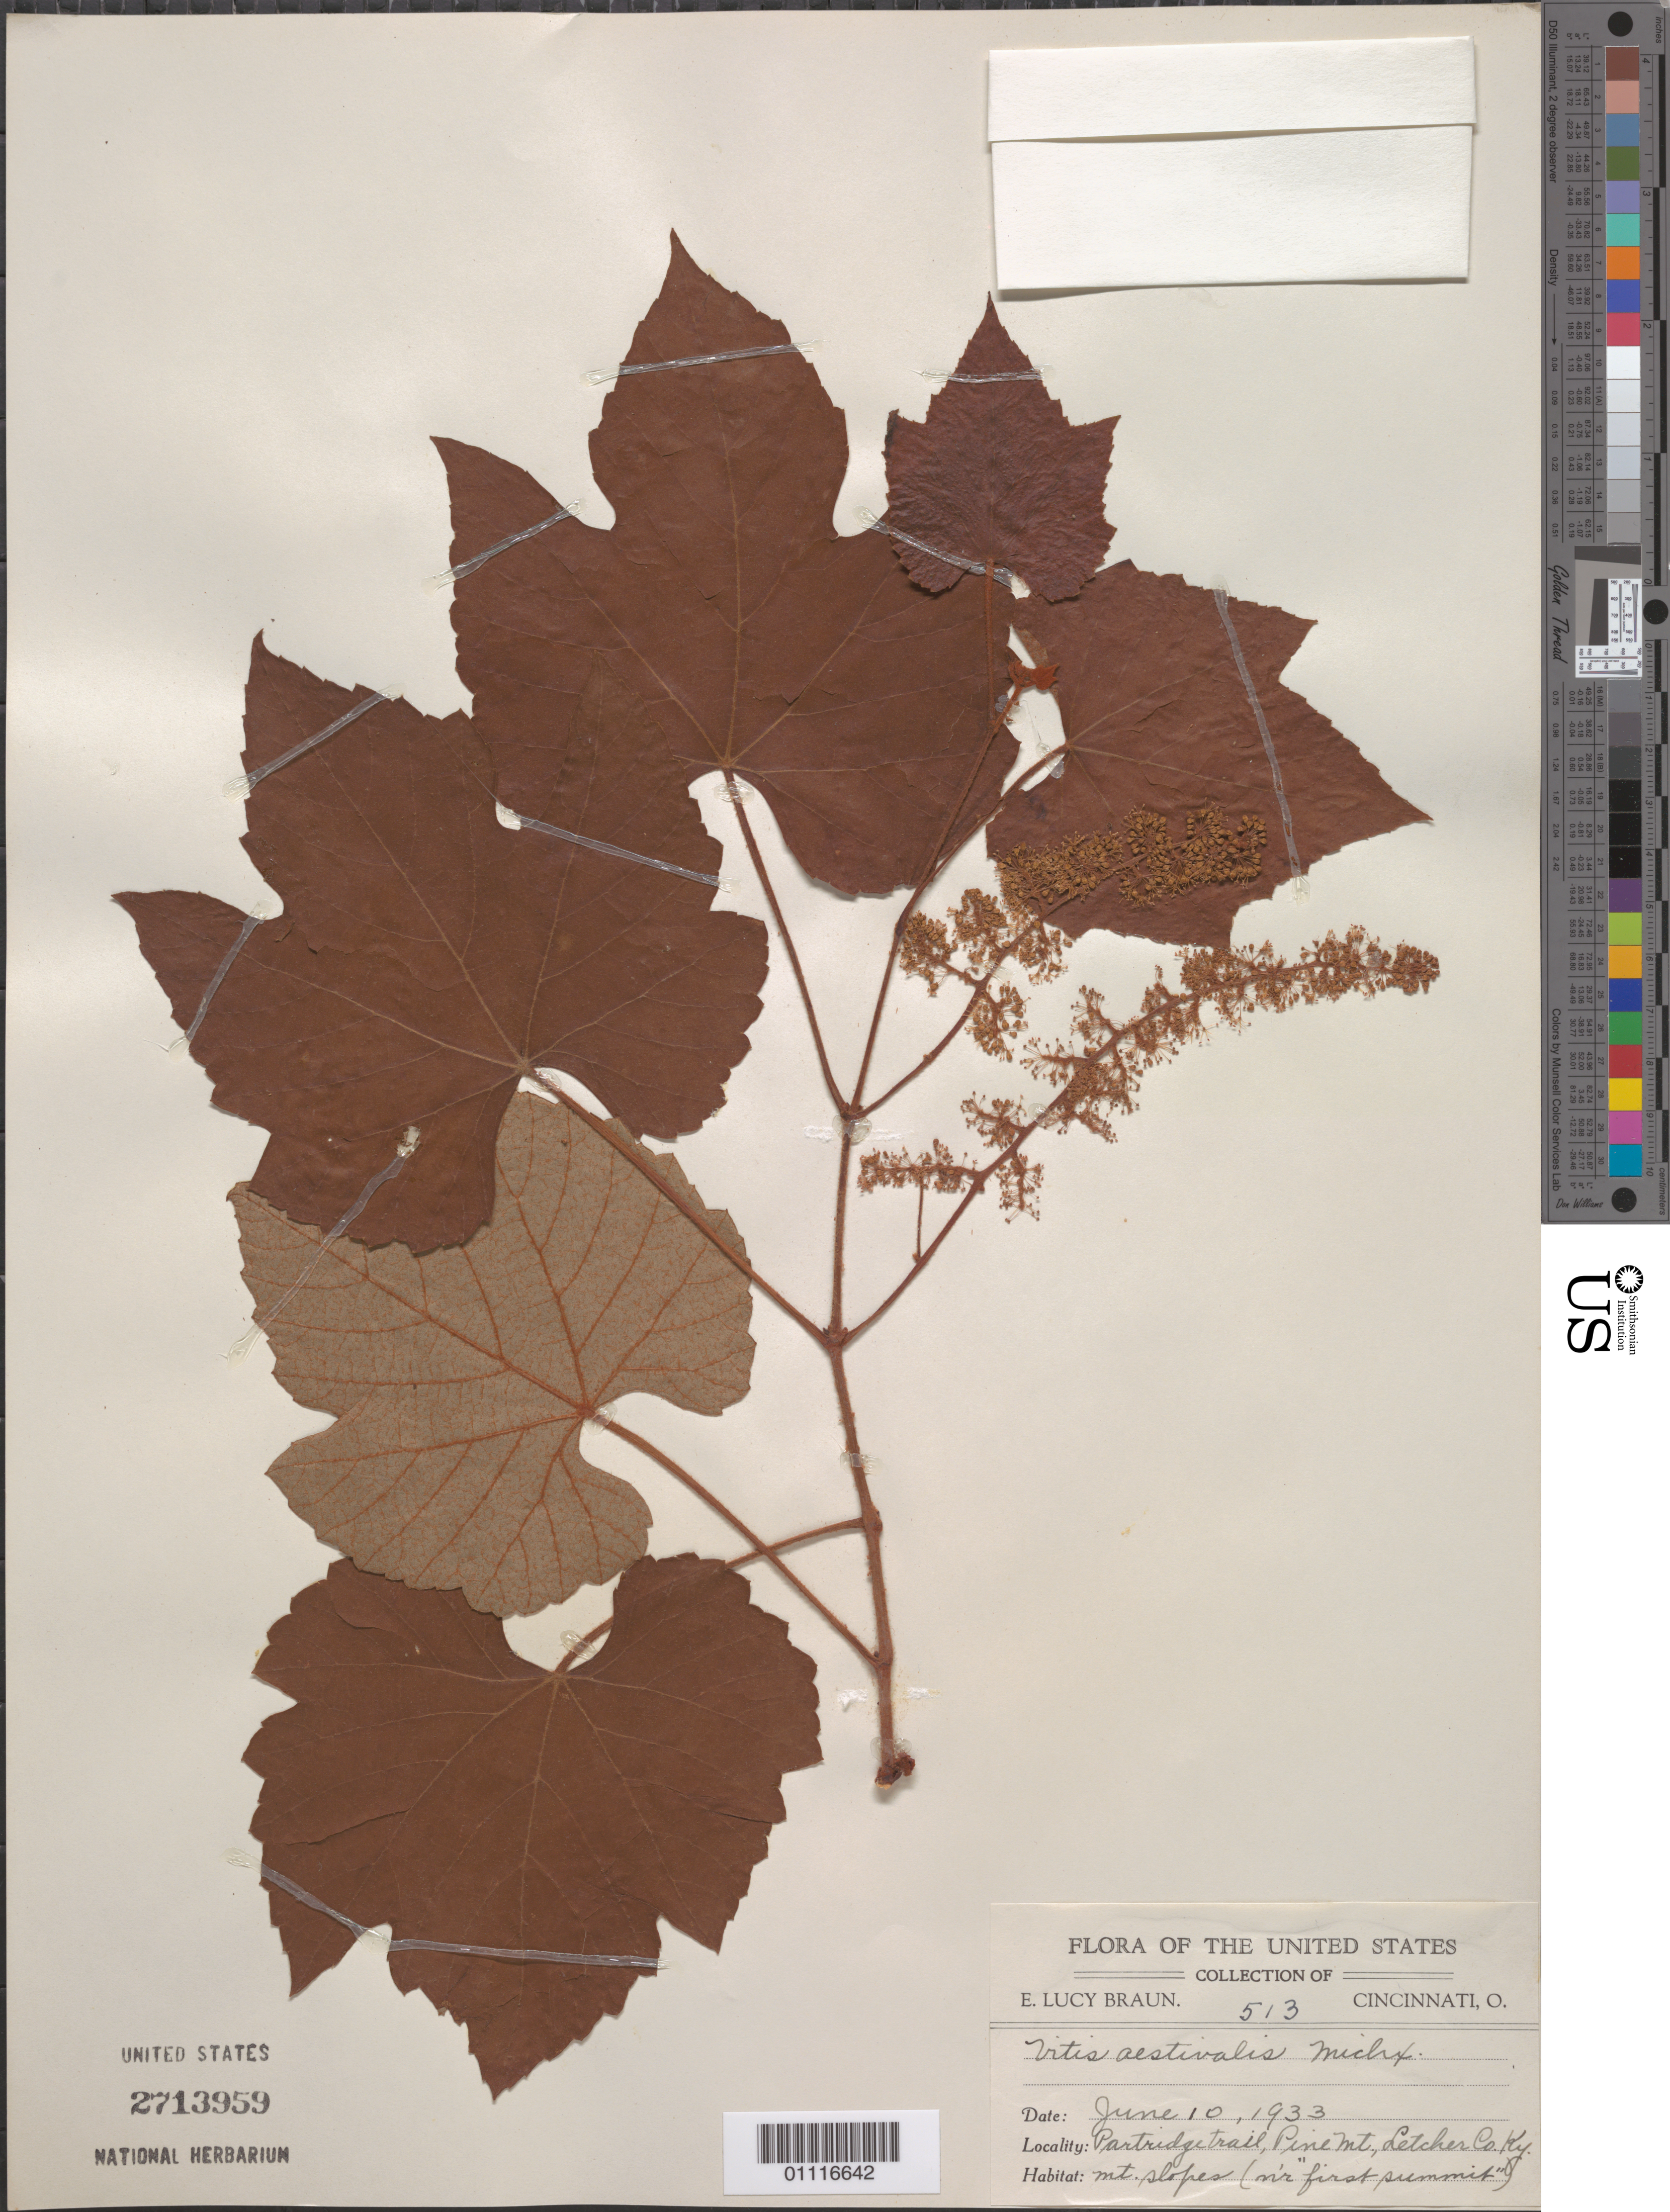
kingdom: Plantae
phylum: Tracheophyta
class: Magnoliopsida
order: Vitales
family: Vitaceae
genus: Vitis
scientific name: Vitis aestivalis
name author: Michx.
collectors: E. L. Braun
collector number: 513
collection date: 1933-06-20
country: United States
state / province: Kentucky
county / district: Letcher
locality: Partridge trail, Pine Mt.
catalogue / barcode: US 1116642